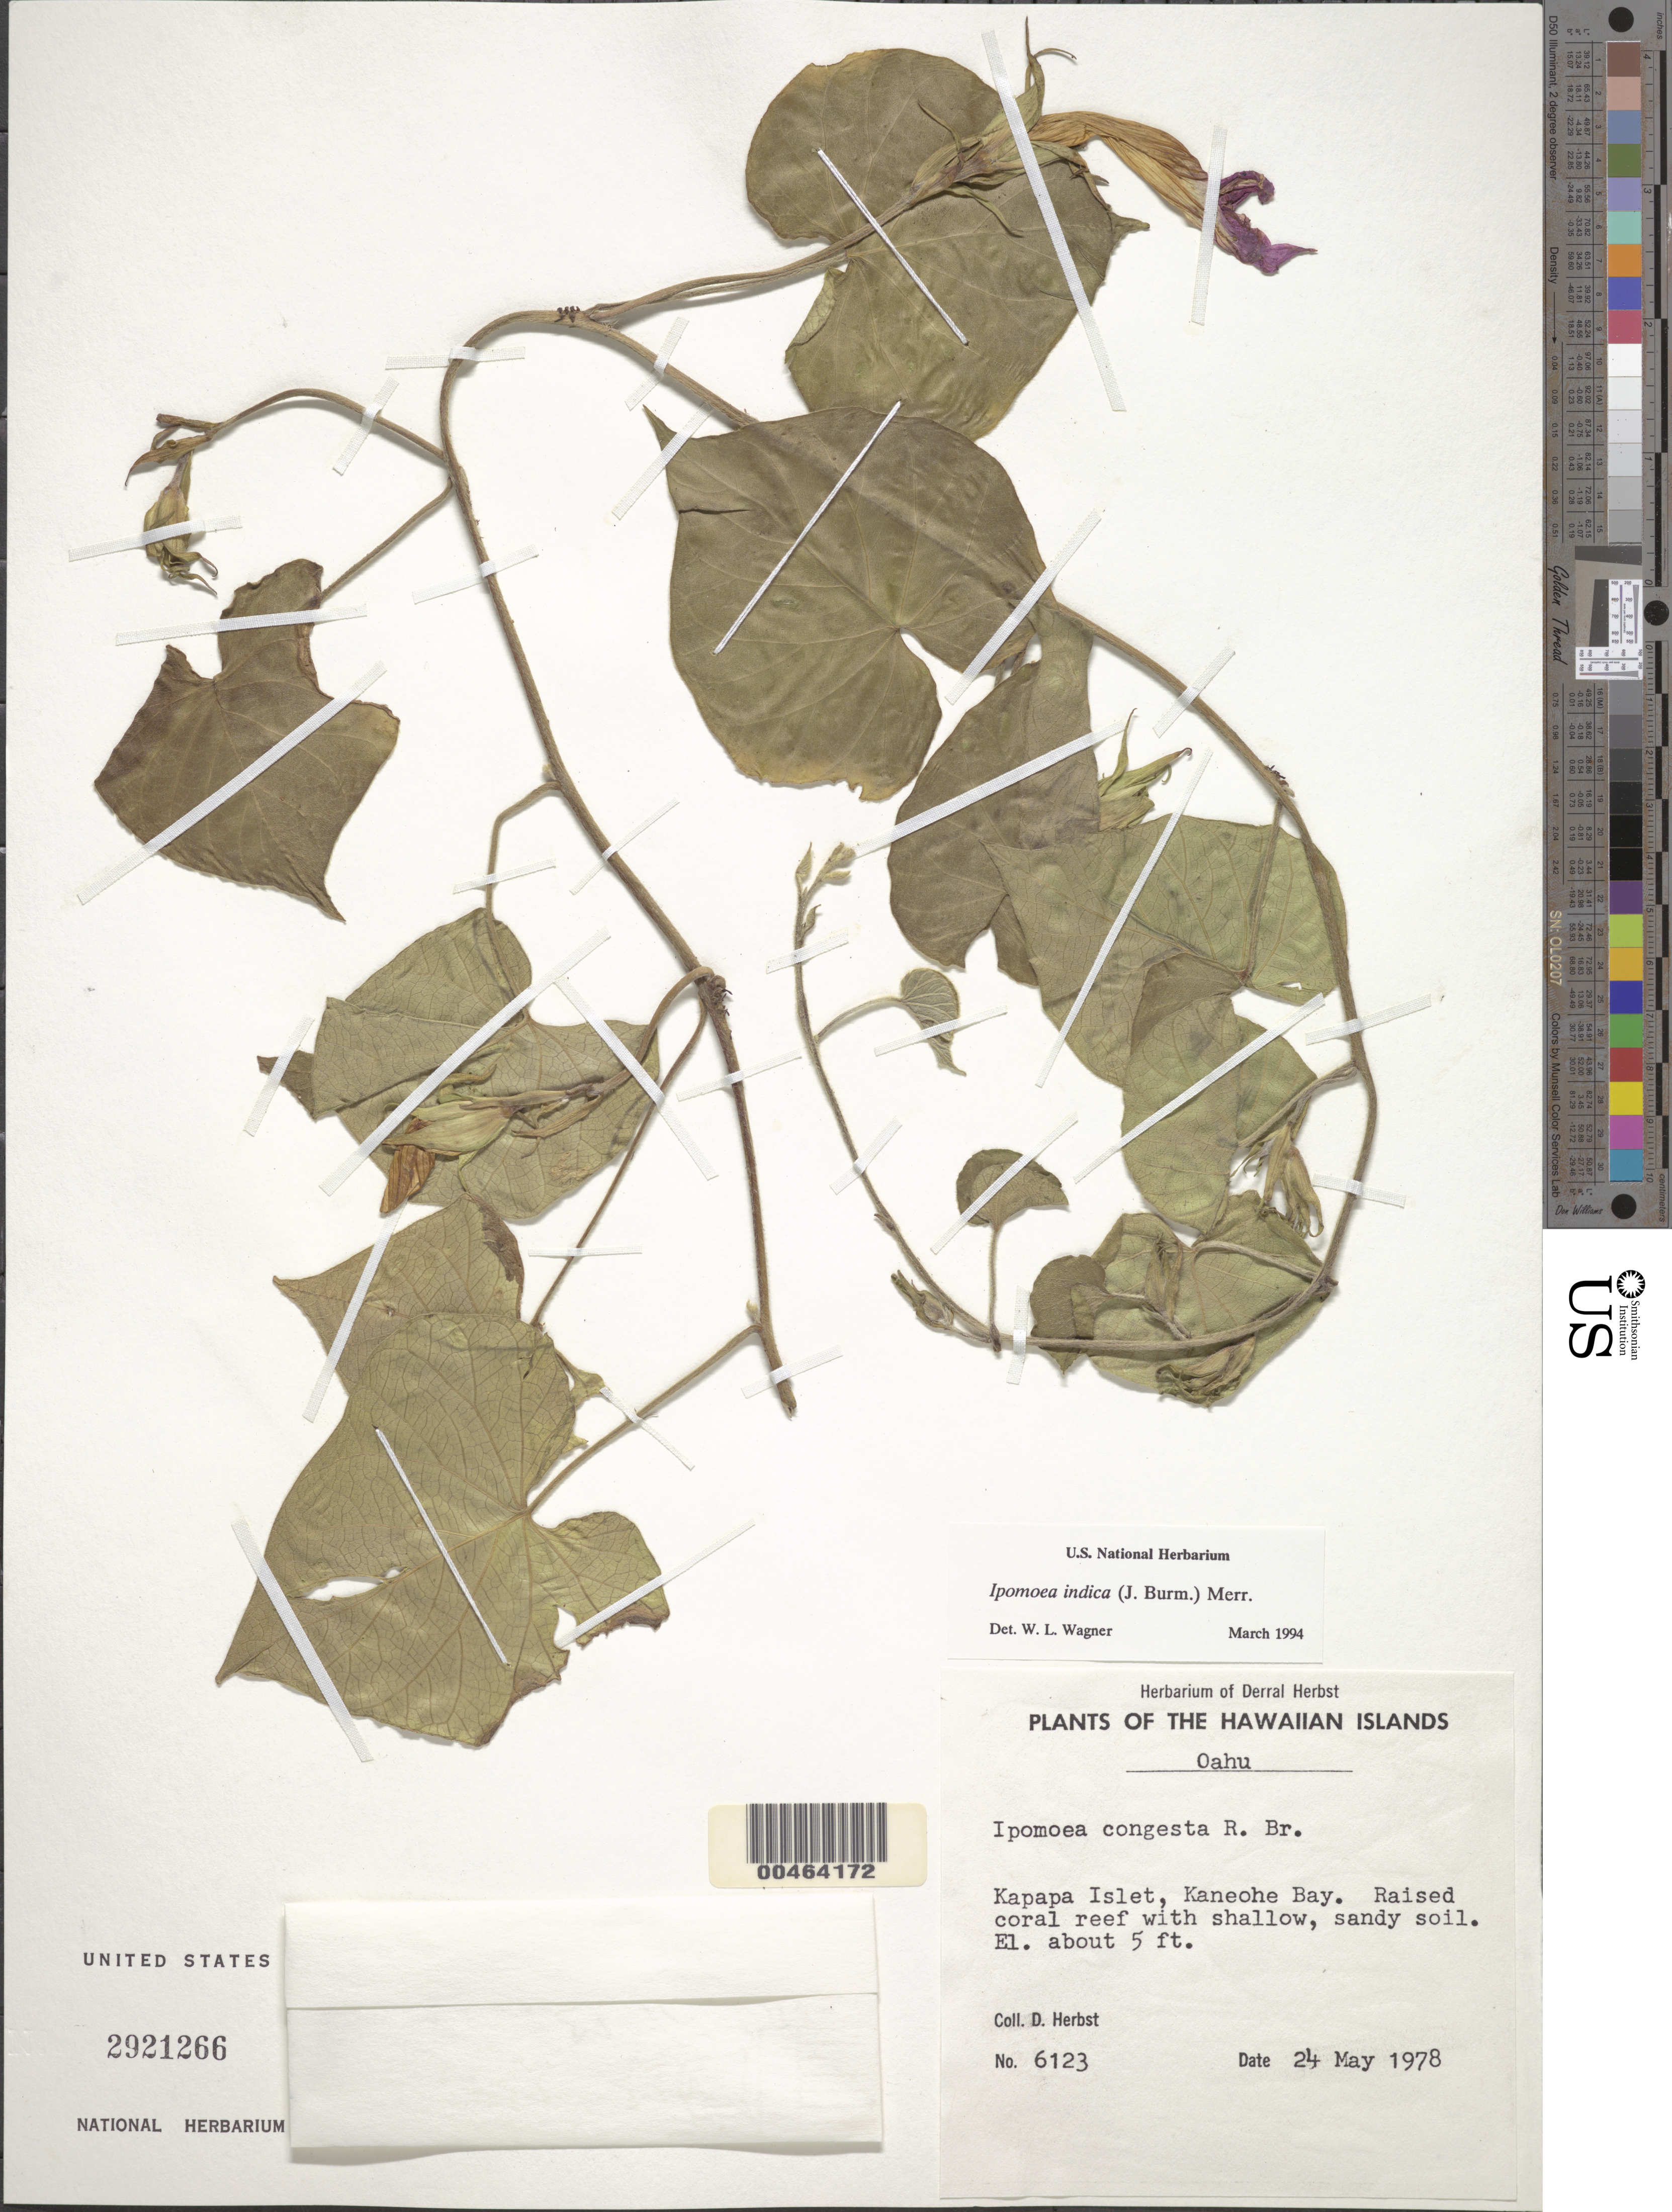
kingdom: Plantae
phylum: Tracheophyta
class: Magnoliopsida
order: Solanales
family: Convolvulaceae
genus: Ipomoea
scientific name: Ipomoea indica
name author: (Burm.) Merr.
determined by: Wagner, W. L., (BOT), Smithsonian Institution - National Museum of Natural History (UNITED STATES)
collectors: D. R. Herbst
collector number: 6123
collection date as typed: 24 May 1978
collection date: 1978-05-24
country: United States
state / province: Hawaii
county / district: Honolulu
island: Kapapa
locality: Oahu, Kaneohe Bay, Kapapa Island State Bird Refuge.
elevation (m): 2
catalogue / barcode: US 2921266